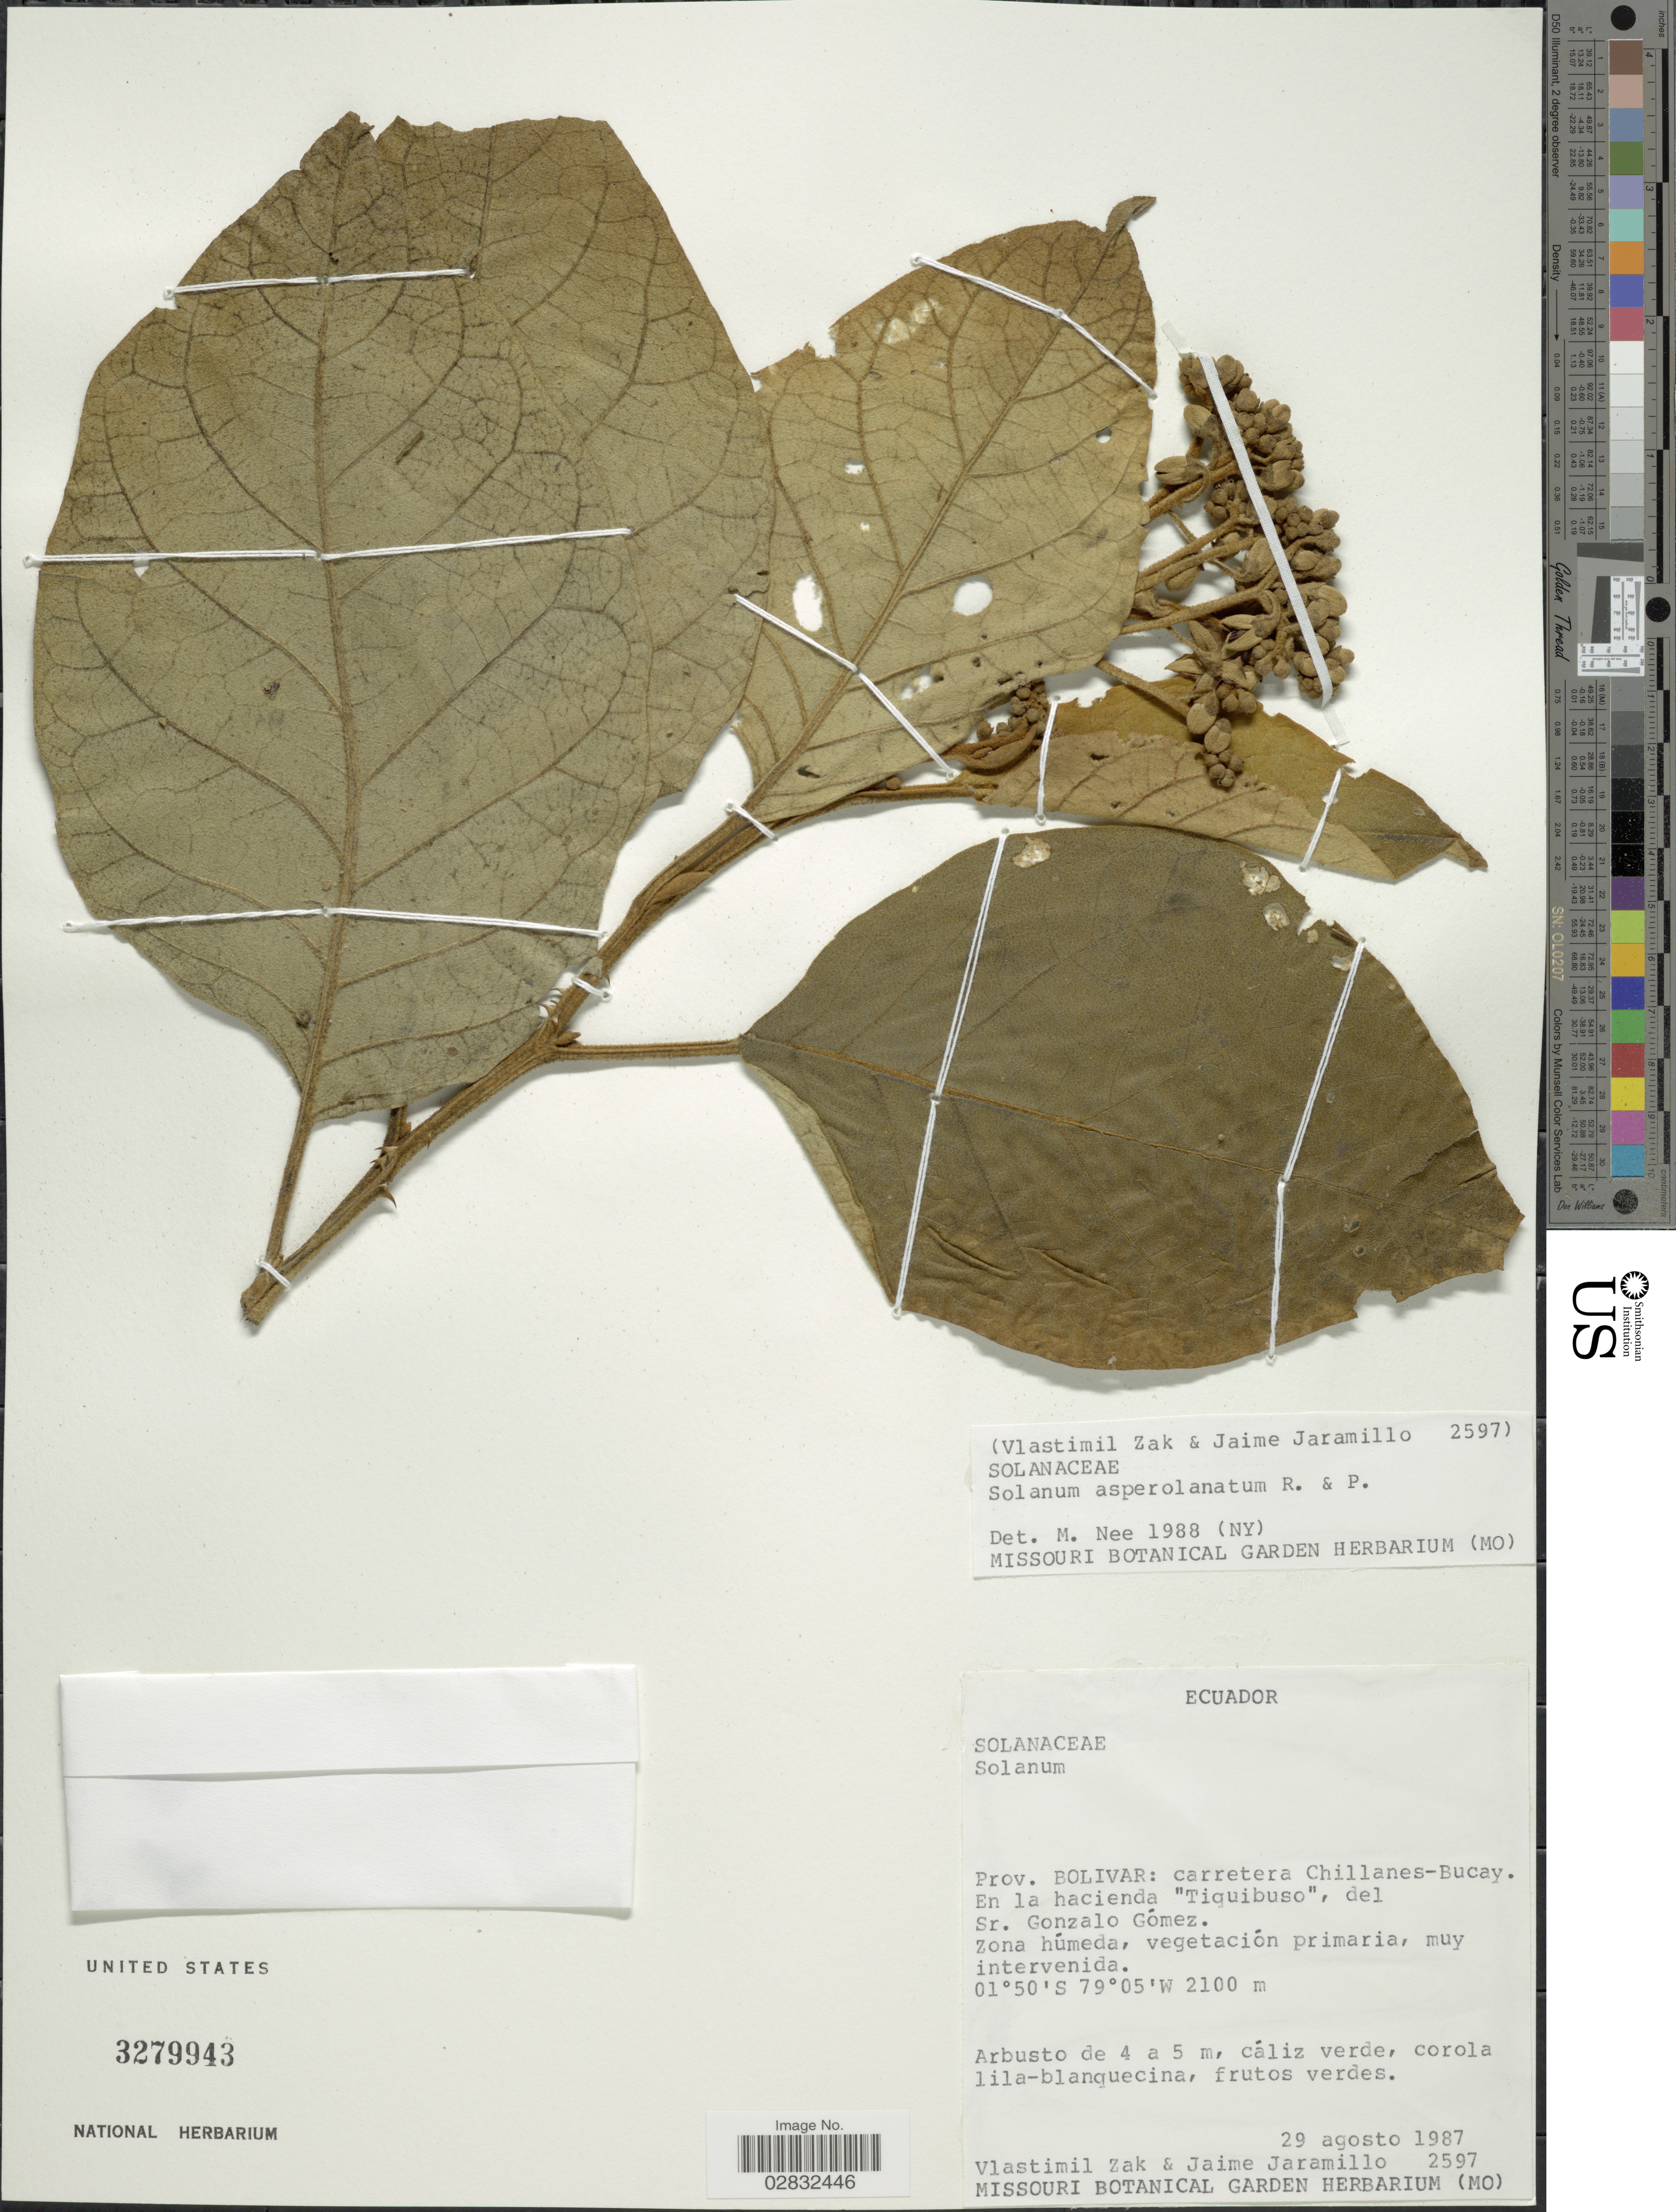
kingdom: Plantae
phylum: Tracheophyta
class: Magnoliopsida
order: Solanales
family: Solanaceae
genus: Solanum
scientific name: Solanum asperolatum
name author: Ruiz & Pav.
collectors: V. Zak & J. Jaramillo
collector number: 2597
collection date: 1987-08-29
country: Ecuador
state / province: Bolívar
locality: Prov. Bolivar: carretera Chillanes-Bucay, En la Hacienda "Tiquibuso", del Sr. Gonzalo Gómez.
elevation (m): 2100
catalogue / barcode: US 3279943